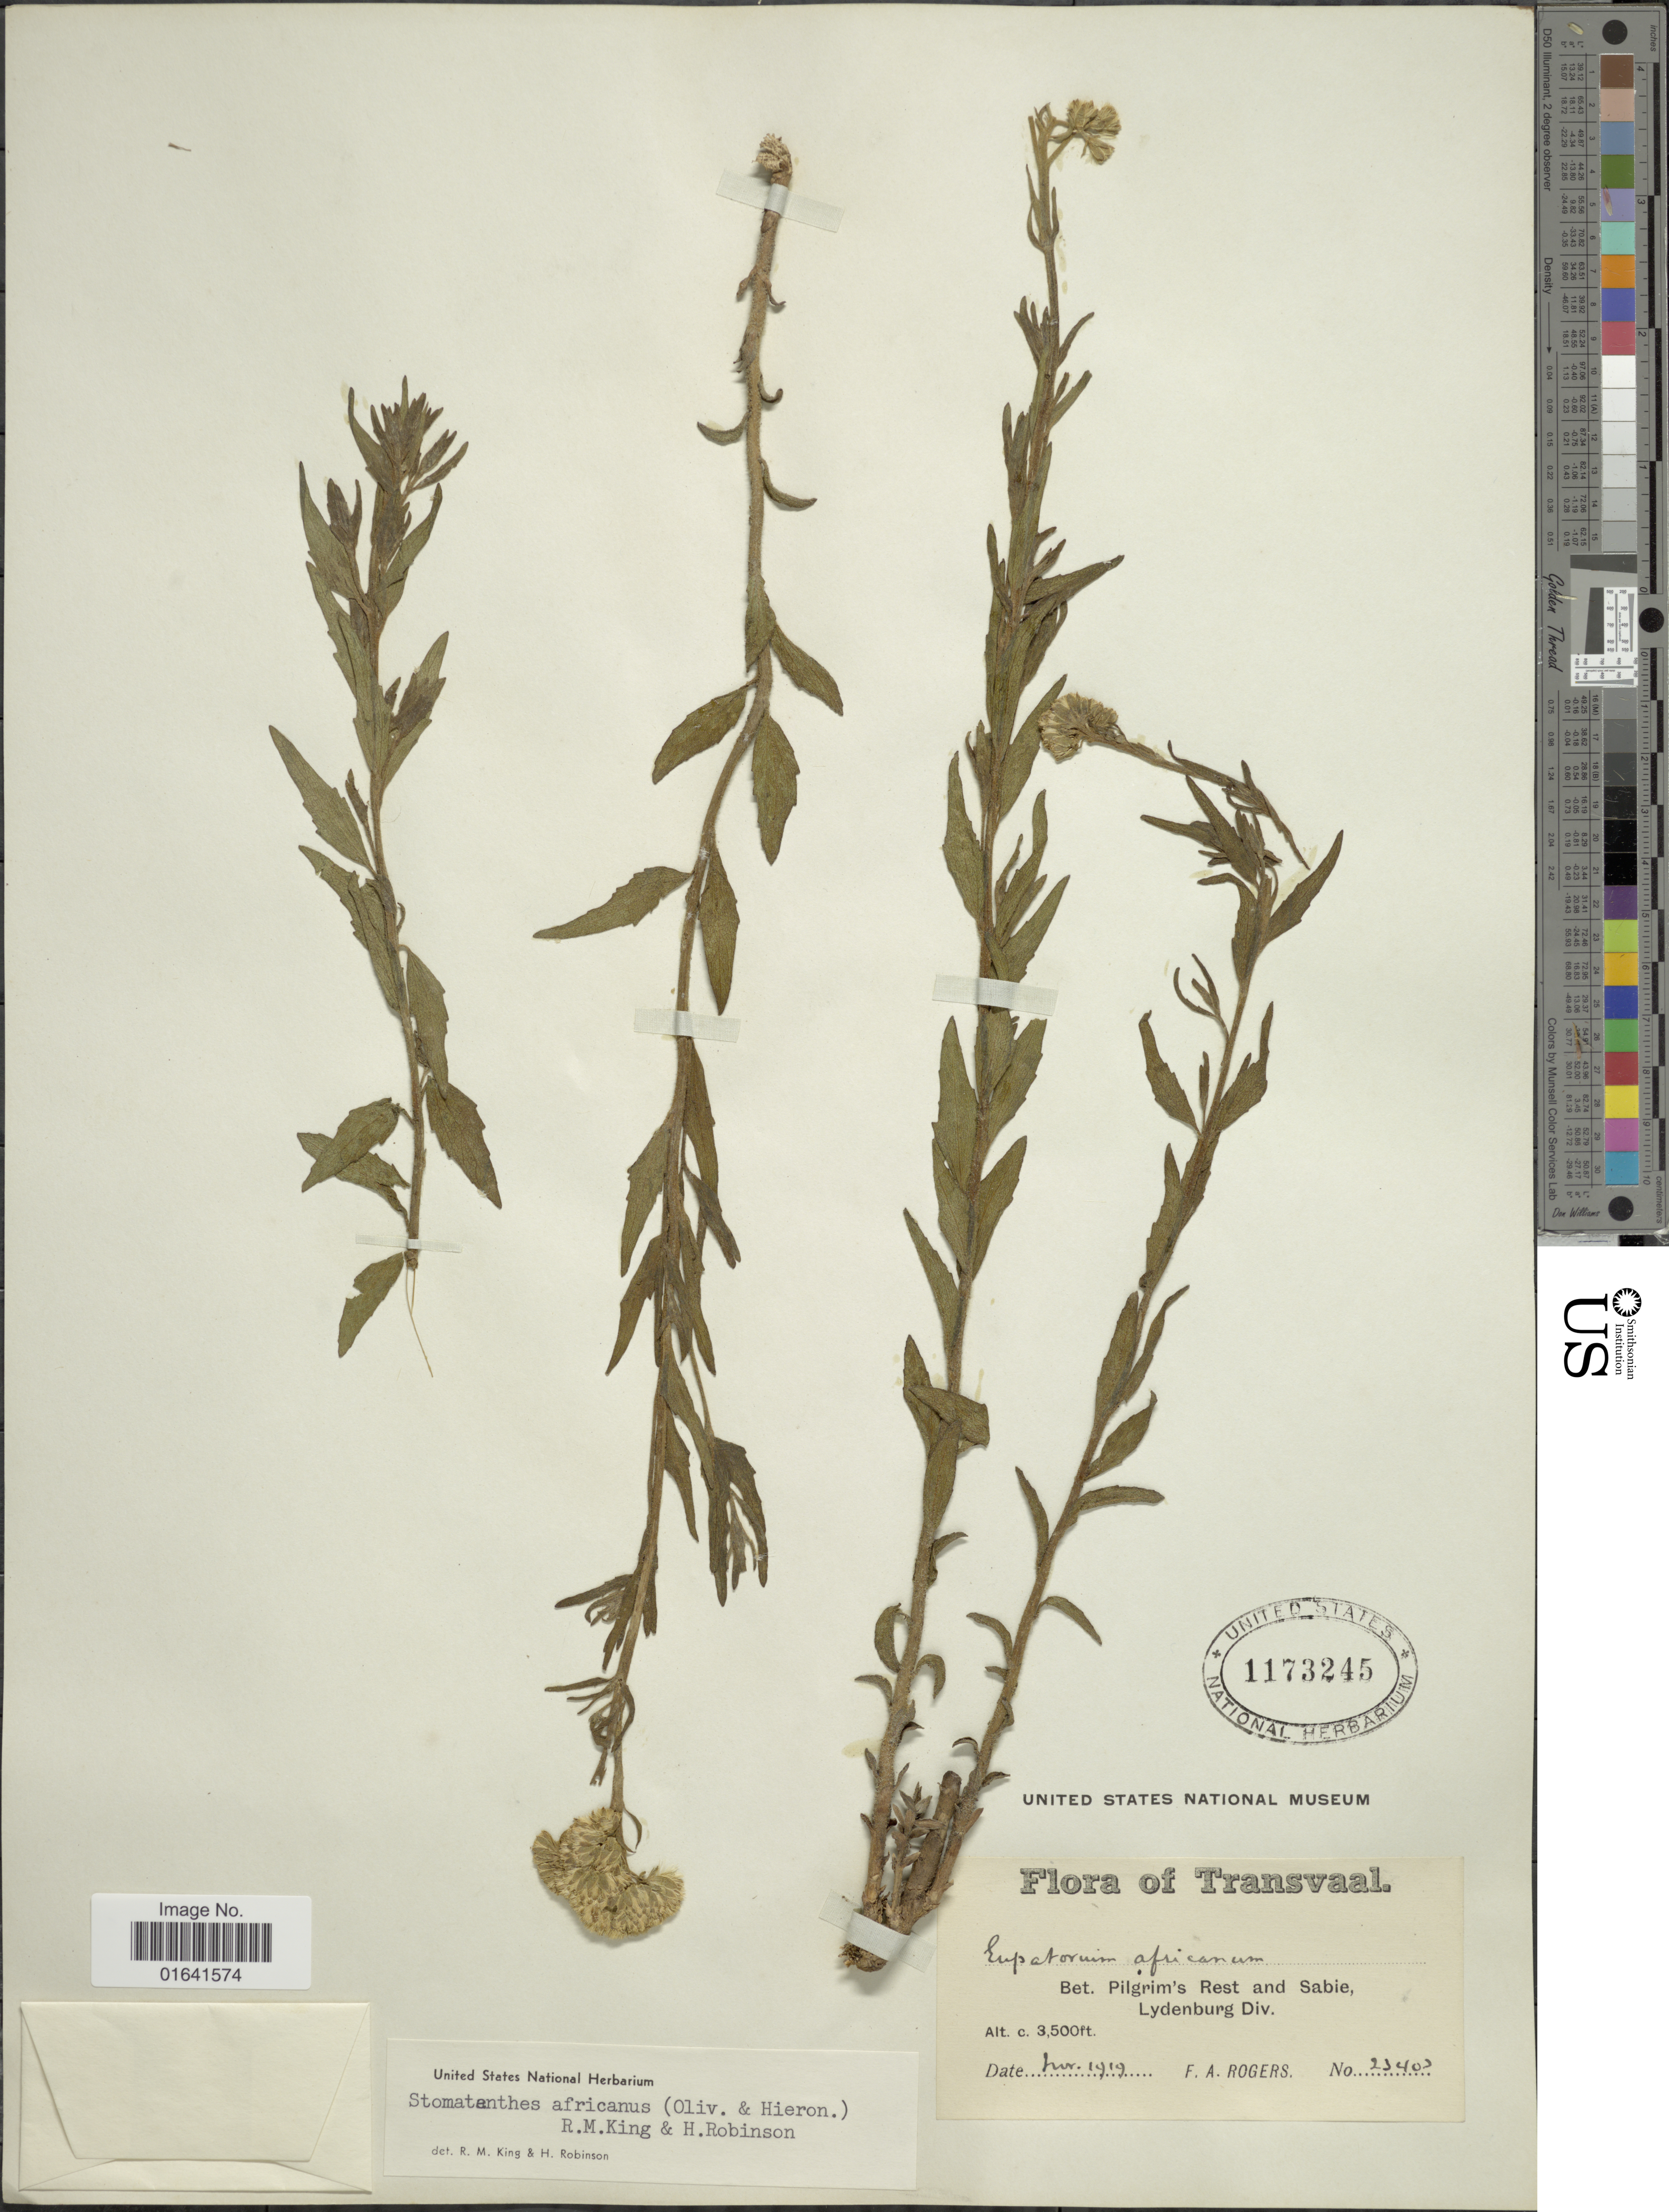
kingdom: Plantae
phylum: Tracheophyta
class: Magnoliopsida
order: Asterales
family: Asteraceae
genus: Stomatanthes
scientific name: Stomatanthes africanus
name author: (Oliv.) R.M. King & H. Rob.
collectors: F. A. Rogers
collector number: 23407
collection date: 1919-11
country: South Africa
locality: Transvaal, Bet. Pilgrim's Rest and Sabie, Lydenburg Div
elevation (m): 1067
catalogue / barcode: US 1173245